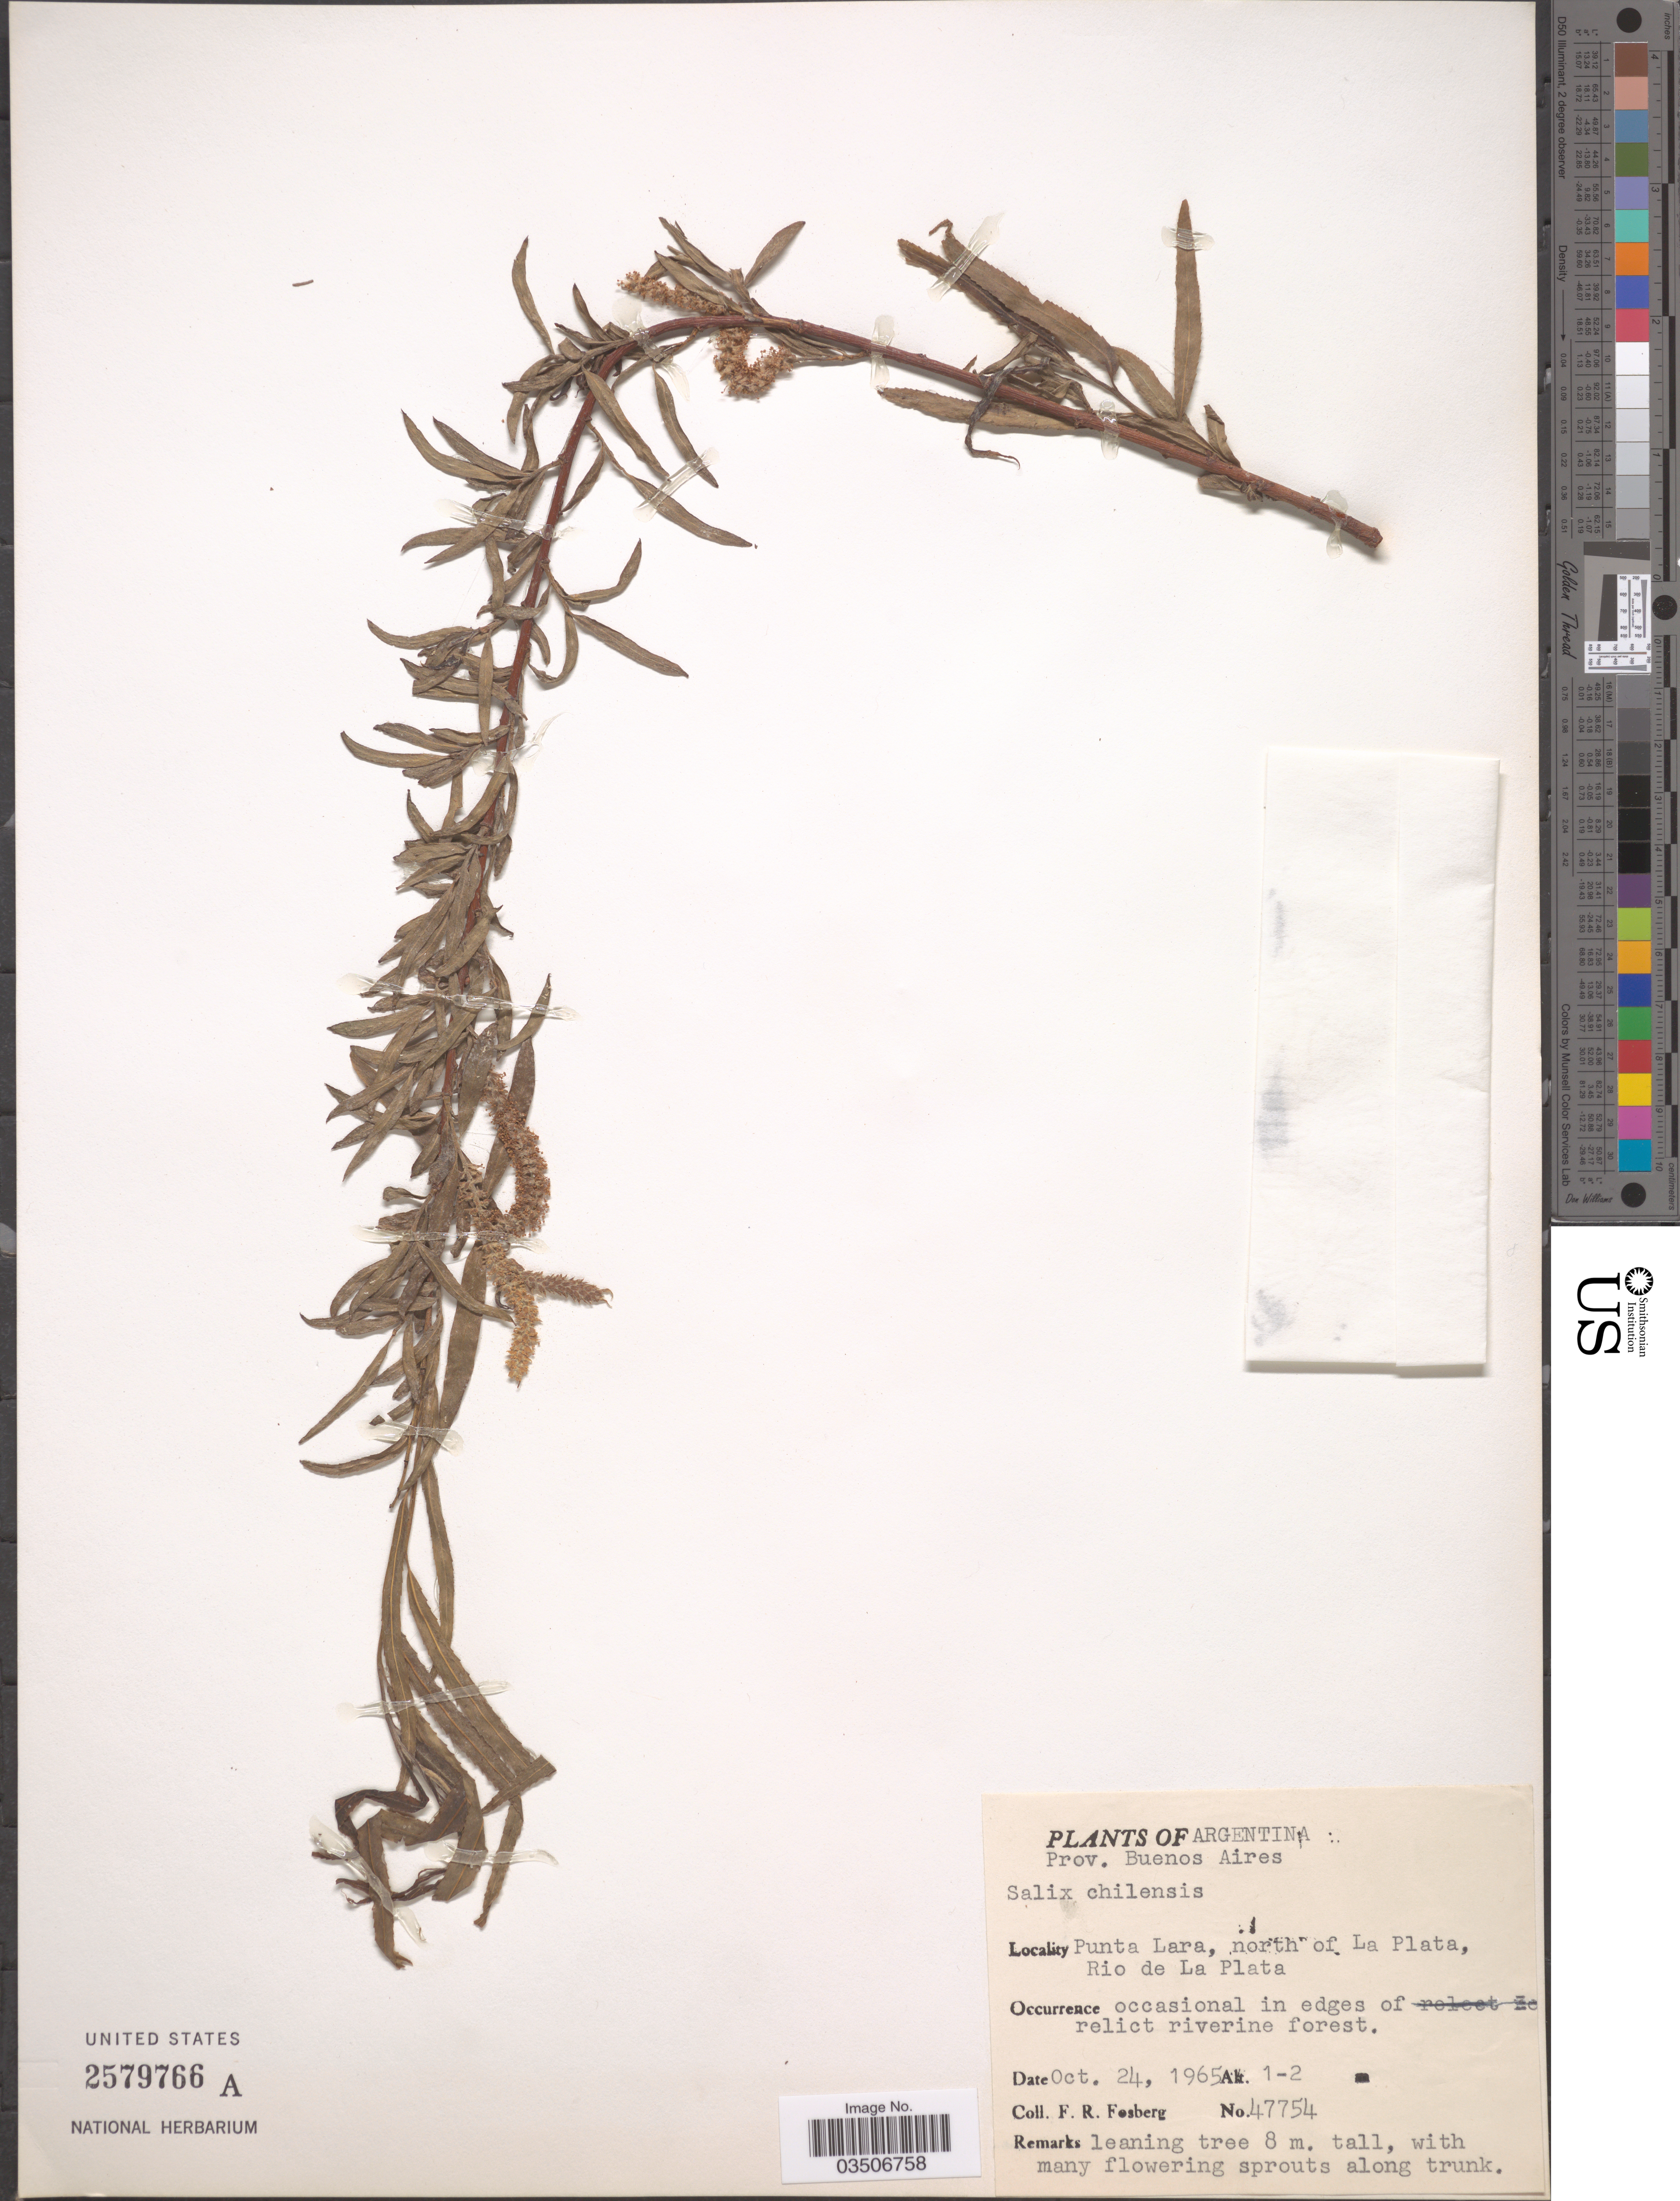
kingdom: Plantae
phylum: Tracheophyta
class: Magnoliopsida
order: Malpighiales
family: Salicaceae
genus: Salix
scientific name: Salix humboldtiana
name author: Willd.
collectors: F. R. Fosberg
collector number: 47754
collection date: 1965-10-24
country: Argentina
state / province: Buenos Aires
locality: Prov. Buenos Aires. Punta Lara, north of La Plata, Rio de La Plata.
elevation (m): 1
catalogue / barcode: US 2579766A